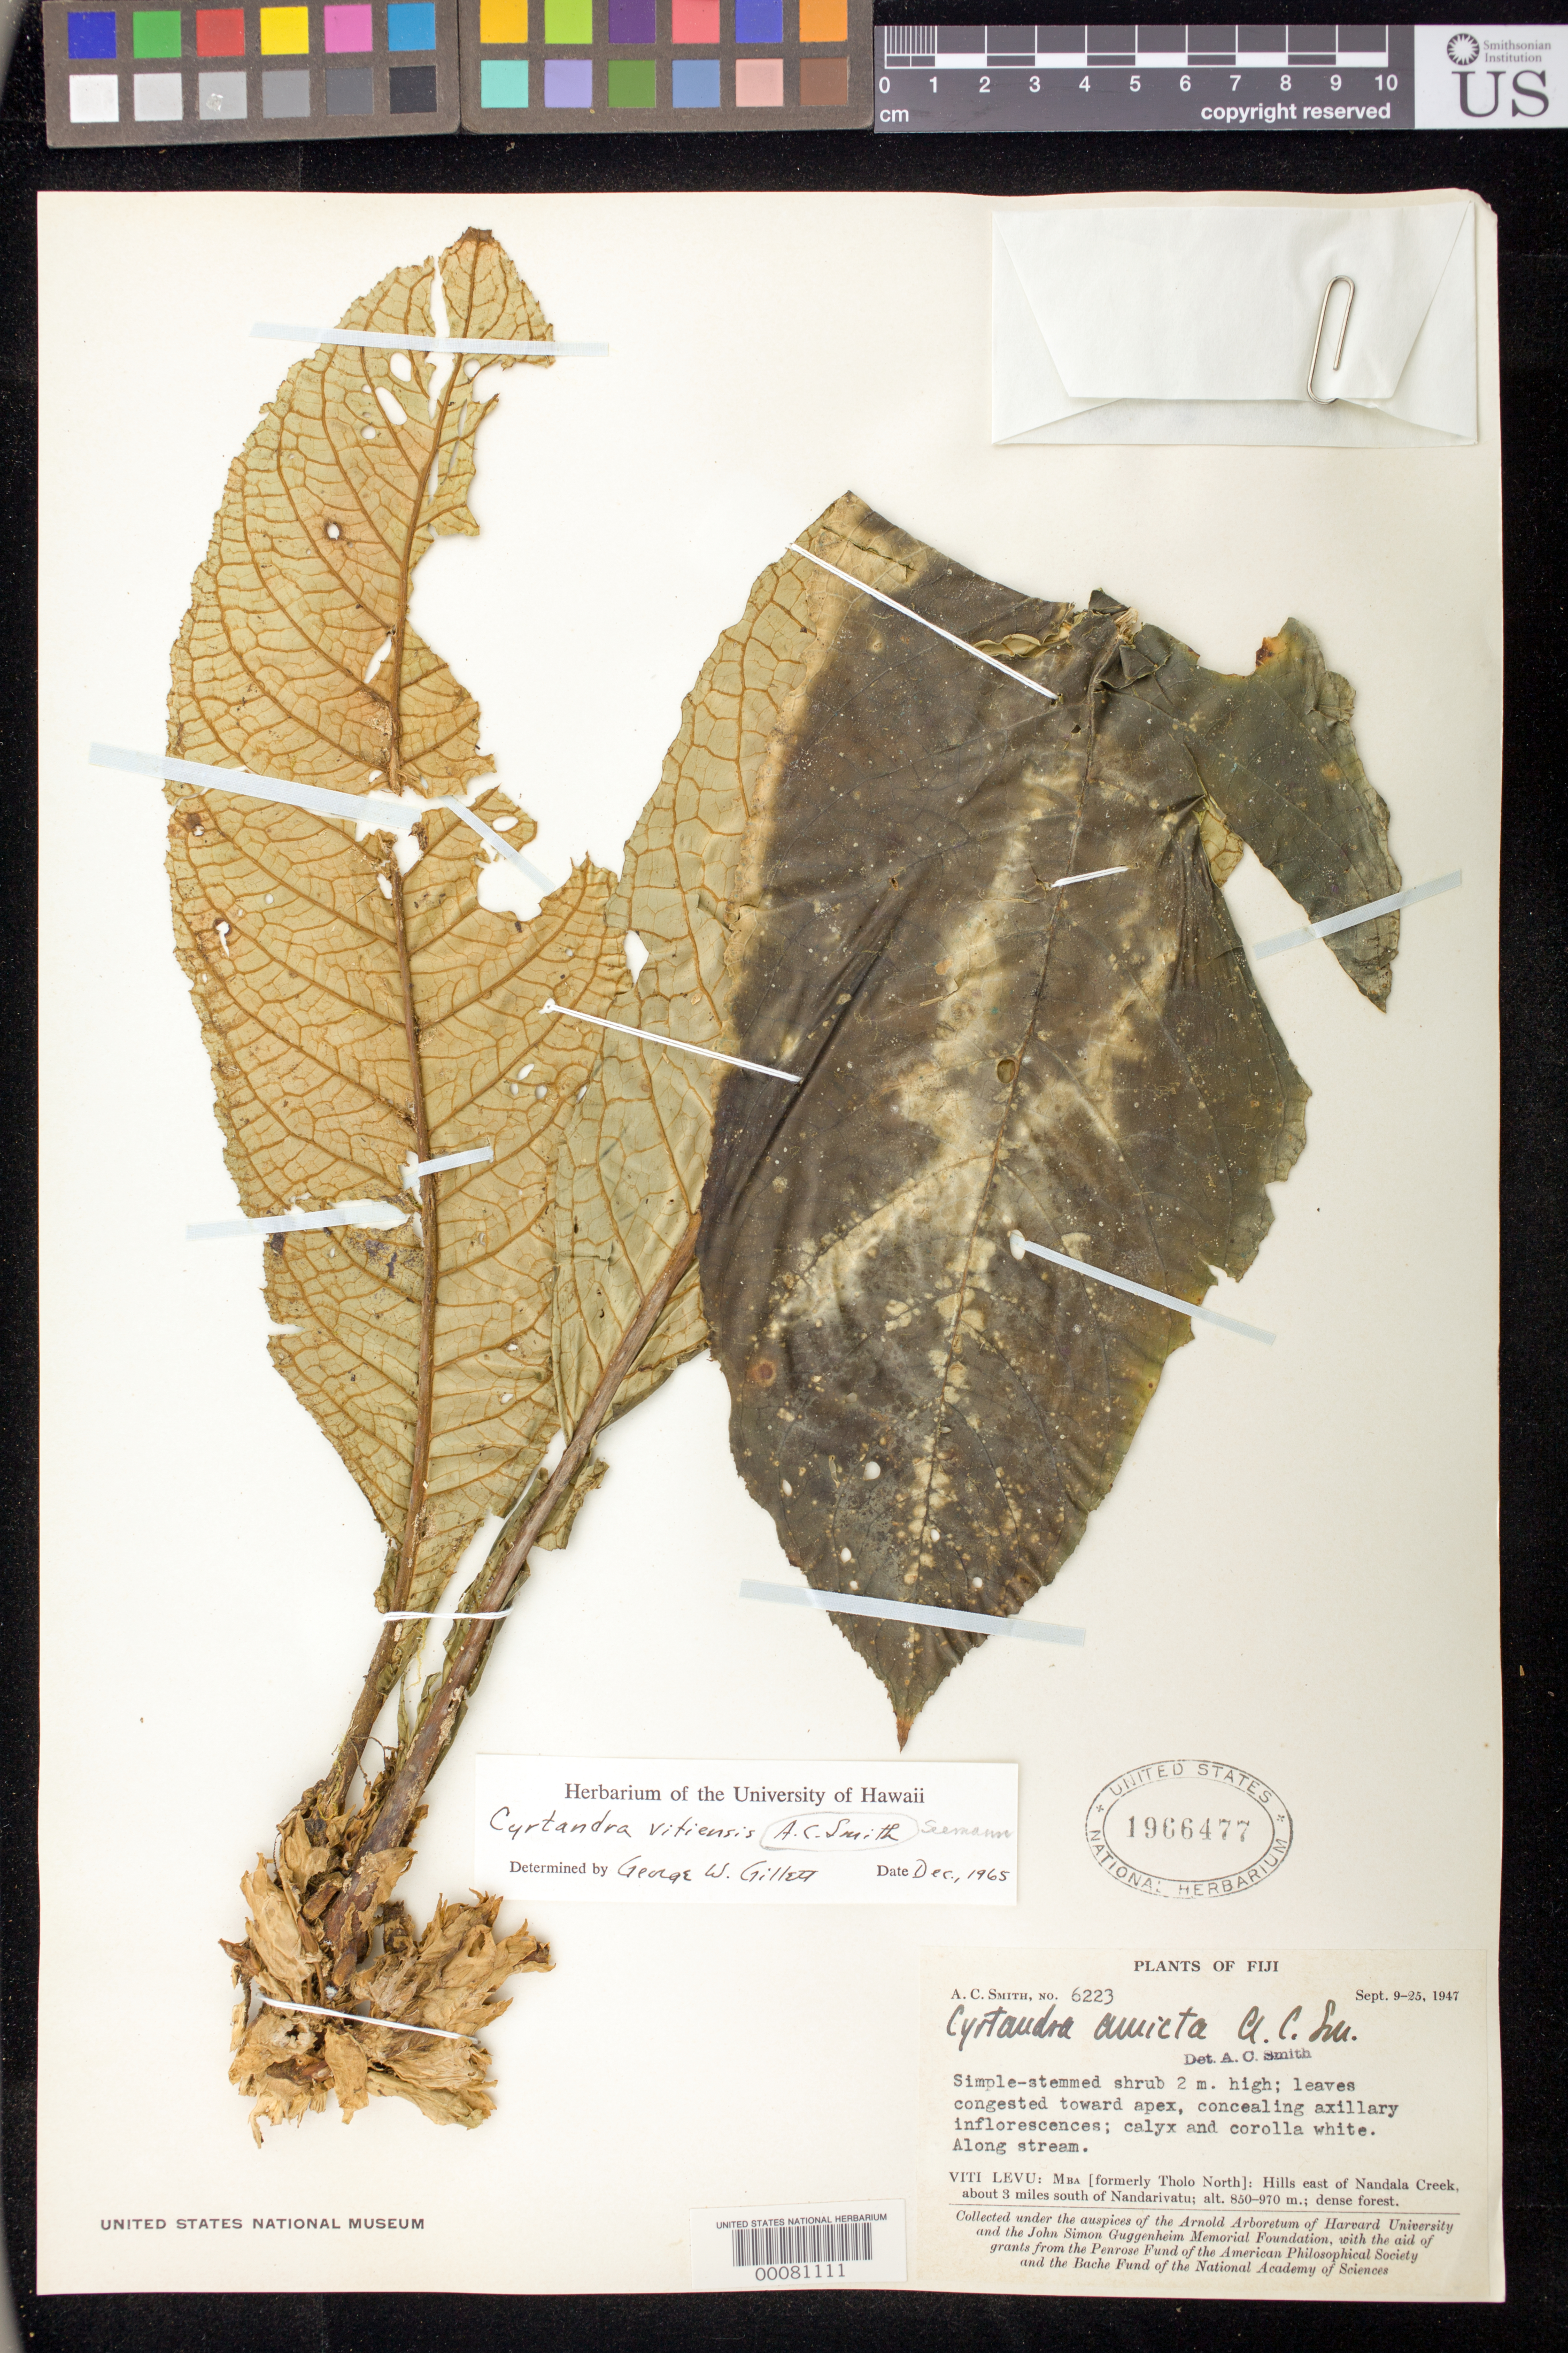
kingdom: Plantae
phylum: Tracheophyta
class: Magnoliopsida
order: Lamiales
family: Gesneriaceae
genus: Cyrtandra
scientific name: Cyrtandra vitiensis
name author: Seem.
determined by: Gillett, G. W.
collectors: A. C. Smith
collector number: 6223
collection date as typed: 09-25 Sep 1947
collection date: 1947-09-09/1947-09-25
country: Fiji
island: Viti Levu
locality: Mba ¢formerly tholo north!, hills e of nandula creek, about 3 mi s of nandarivatu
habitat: Dense forest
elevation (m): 850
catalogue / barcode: US 1966477